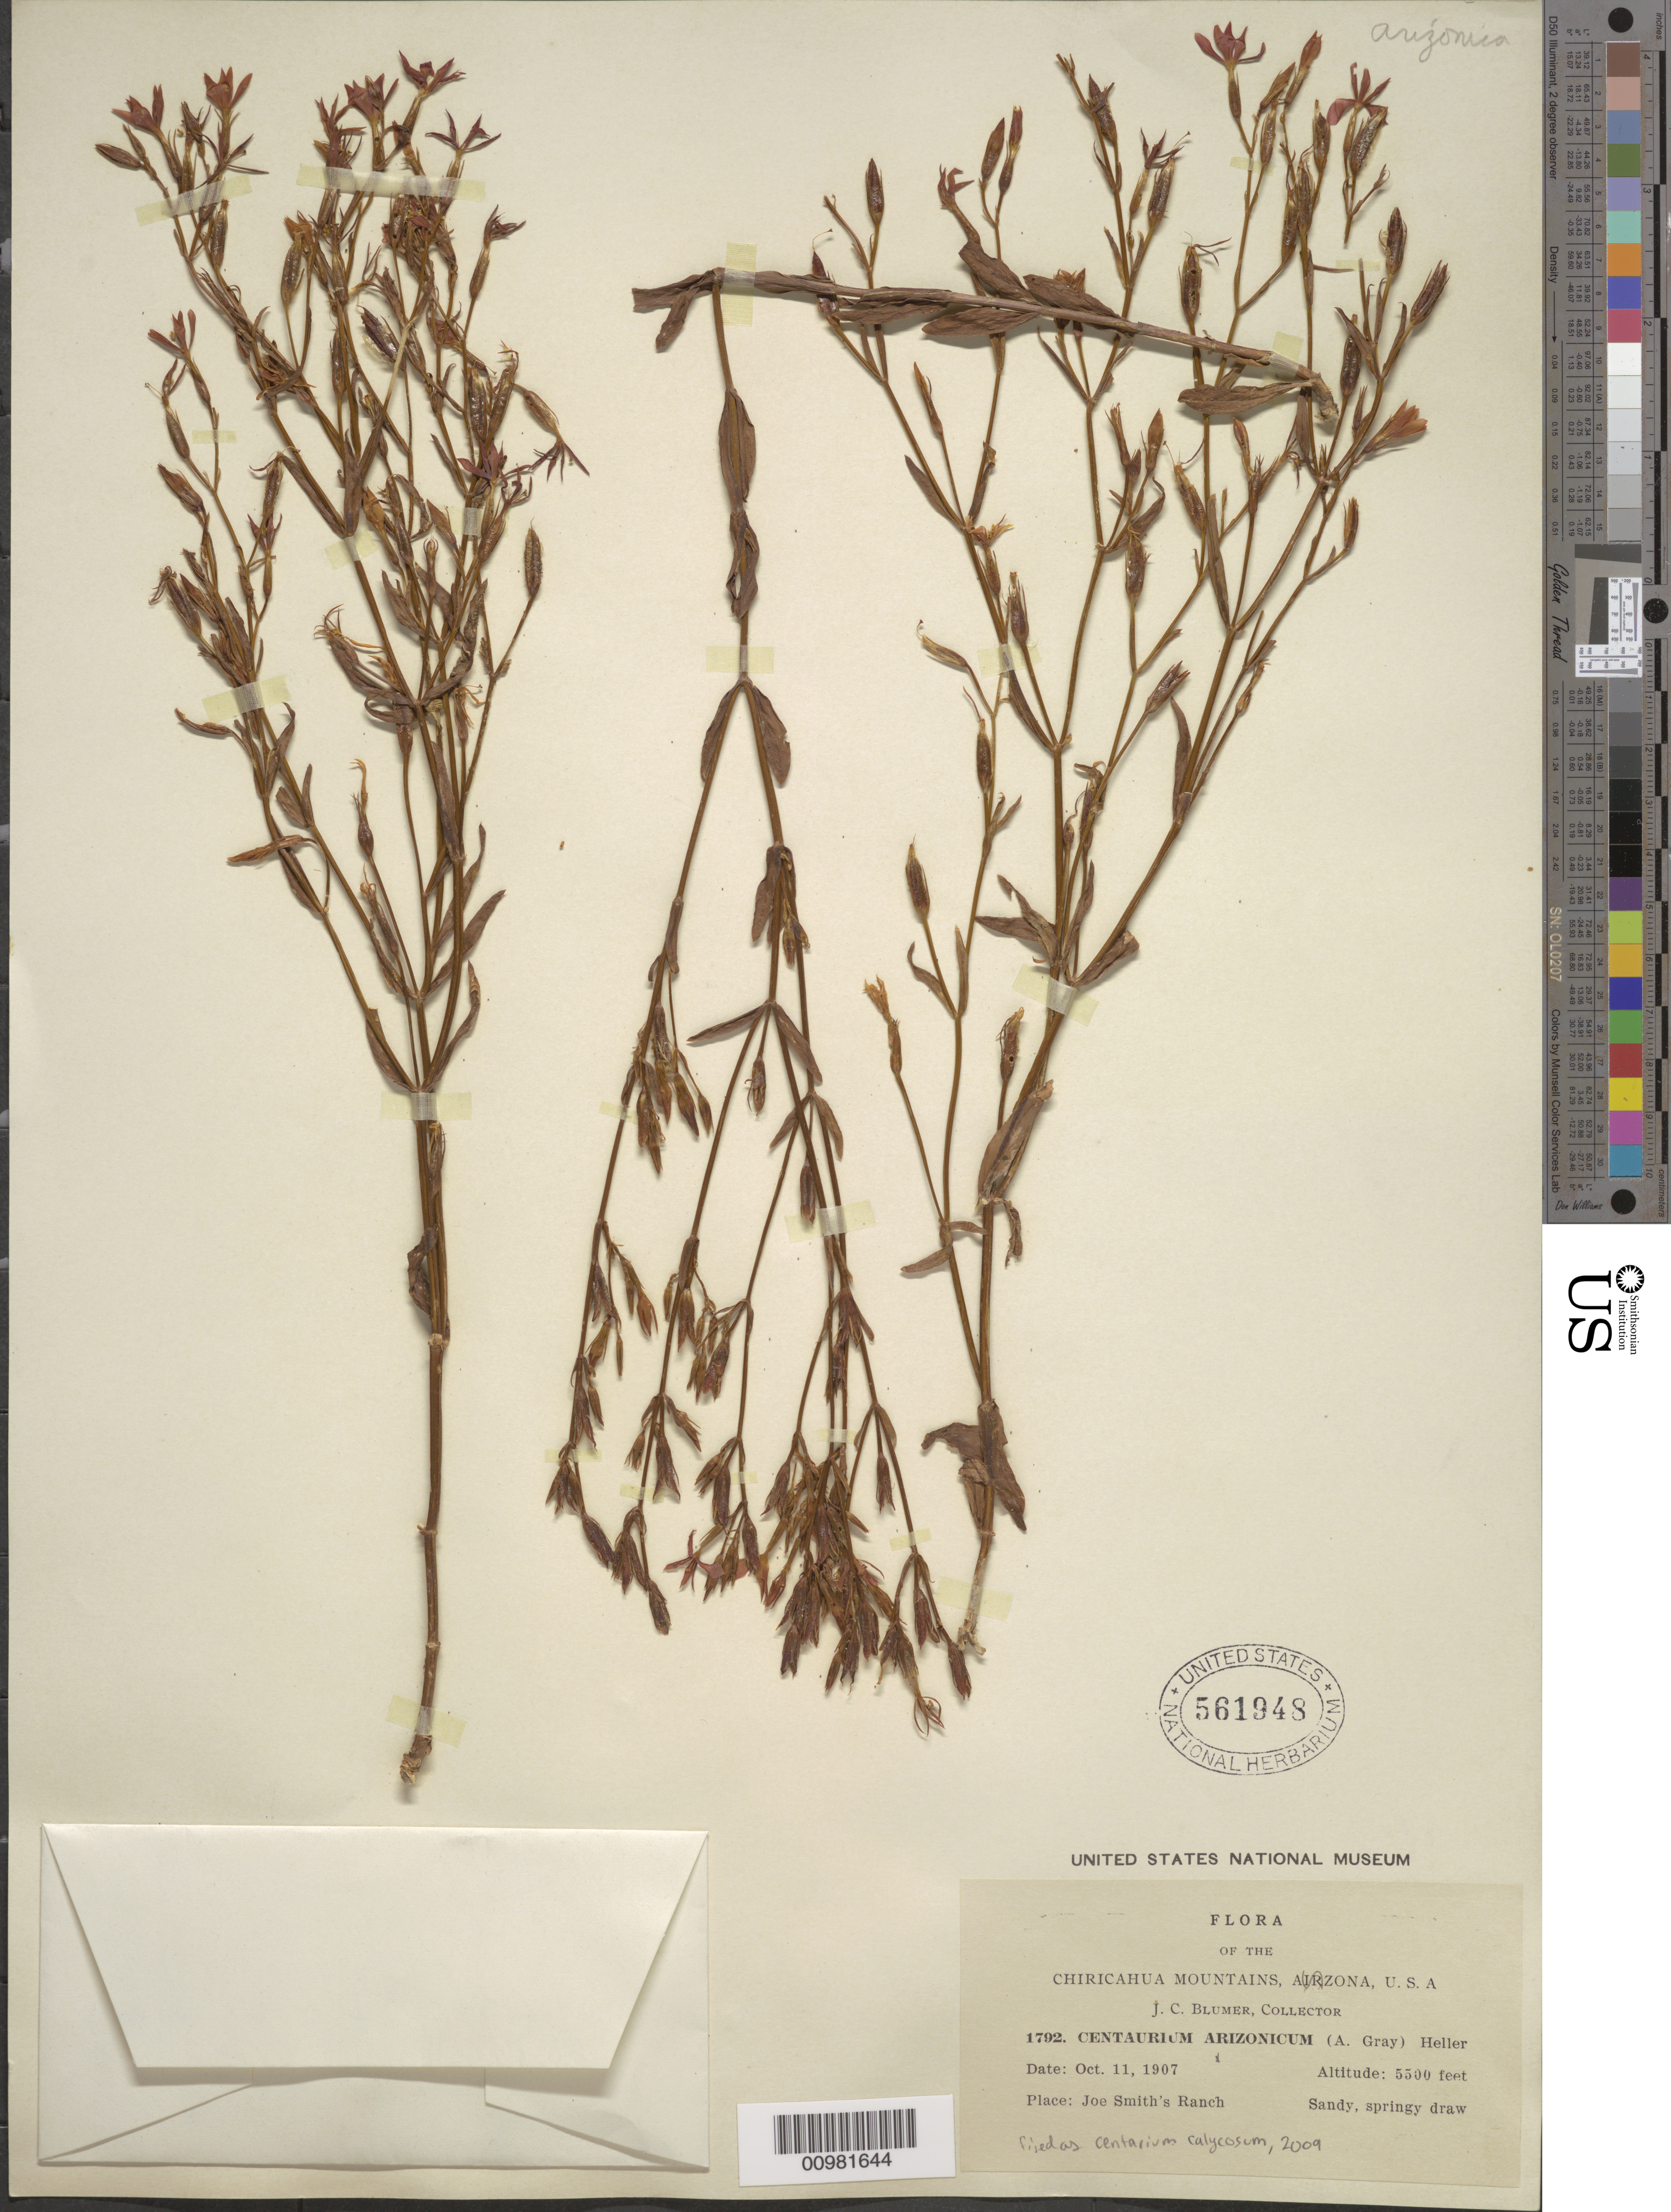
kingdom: Plantae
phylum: Tracheophyta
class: Magnoliopsida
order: Gentianales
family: Gentianaceae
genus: Centaurium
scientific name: Centaurium calycosum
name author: (Buckley) Buckley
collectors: J. C. Blumer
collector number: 1792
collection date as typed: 11 Oct 1907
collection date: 1907-10-11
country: United States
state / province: Arizona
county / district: Cochise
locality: Chiricahua Mts, Joe Smith's Ranch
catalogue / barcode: US 561948